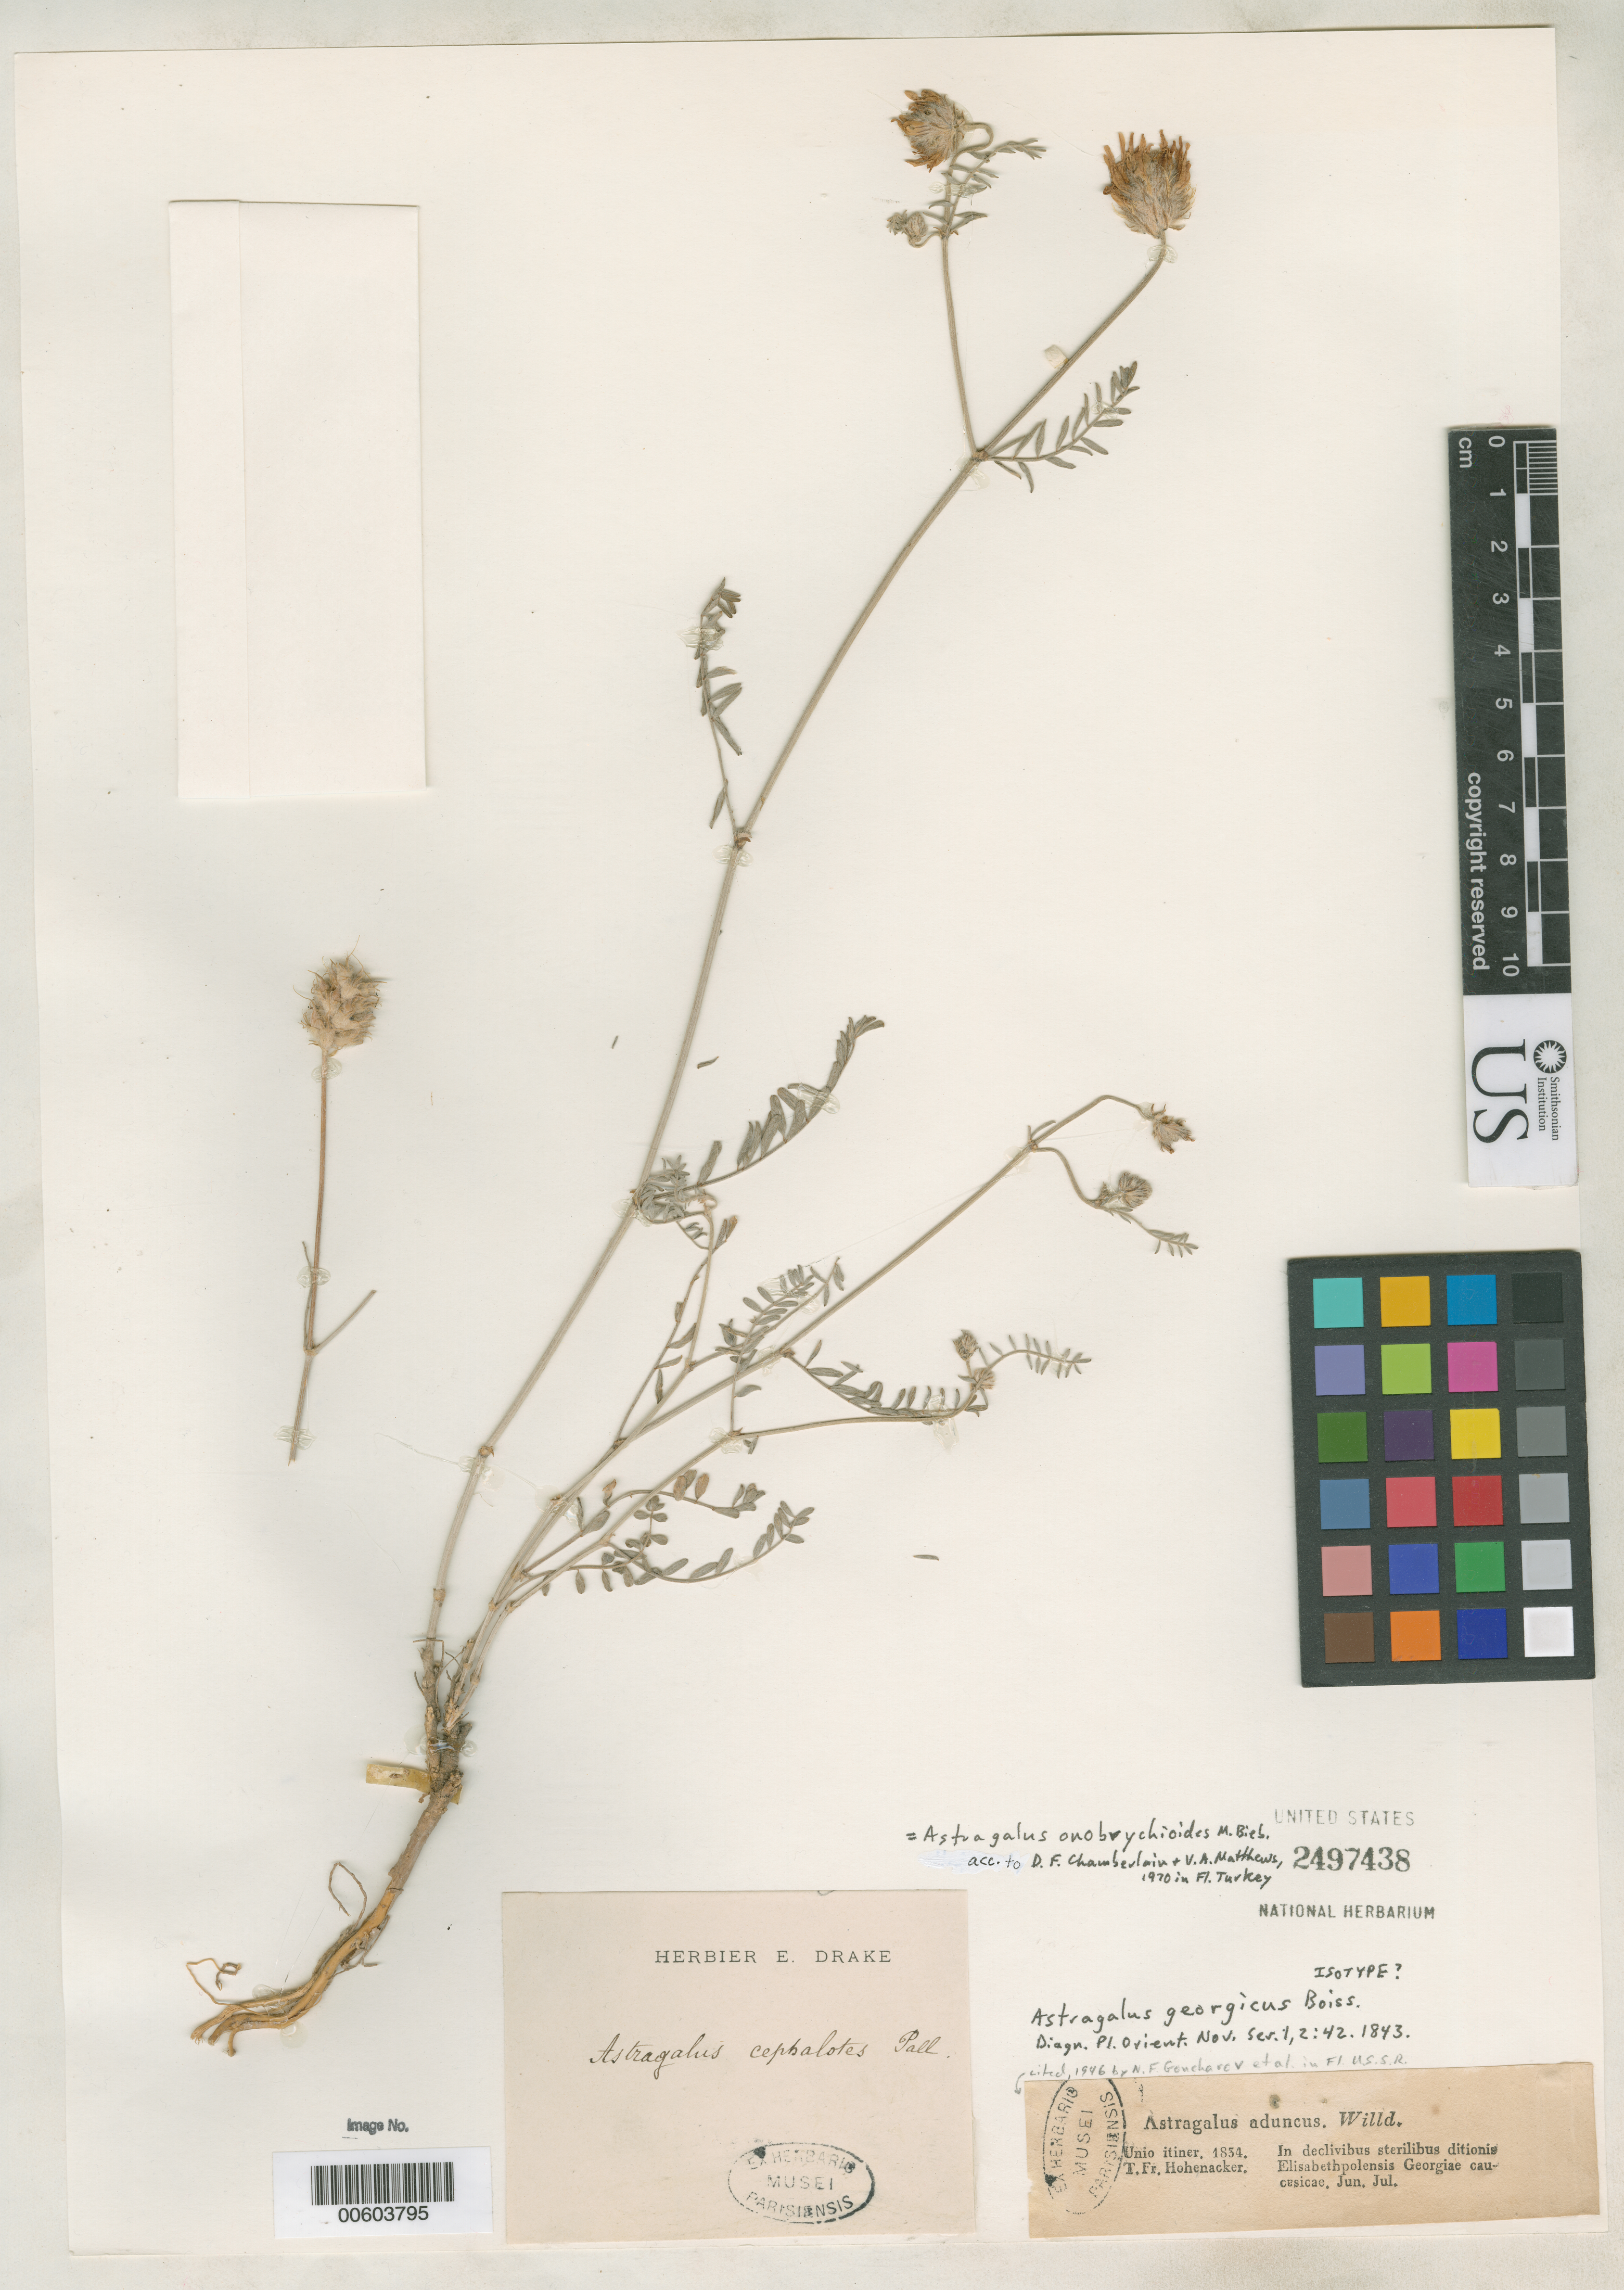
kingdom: Plantae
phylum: Tracheophyta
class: Magnoliopsida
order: Fabales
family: Fabaceae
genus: Astragalus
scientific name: Astragalus georgicus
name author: Boiss.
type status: Possible Isotype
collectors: R. F. Hohenacker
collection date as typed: Jun 1834 to -- Jul 1834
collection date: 1834-06/1834-07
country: Turkey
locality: In declivibus Sterilibus ditionis Elisabethpolensis Georgiae Causassicae.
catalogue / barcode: US 2497438